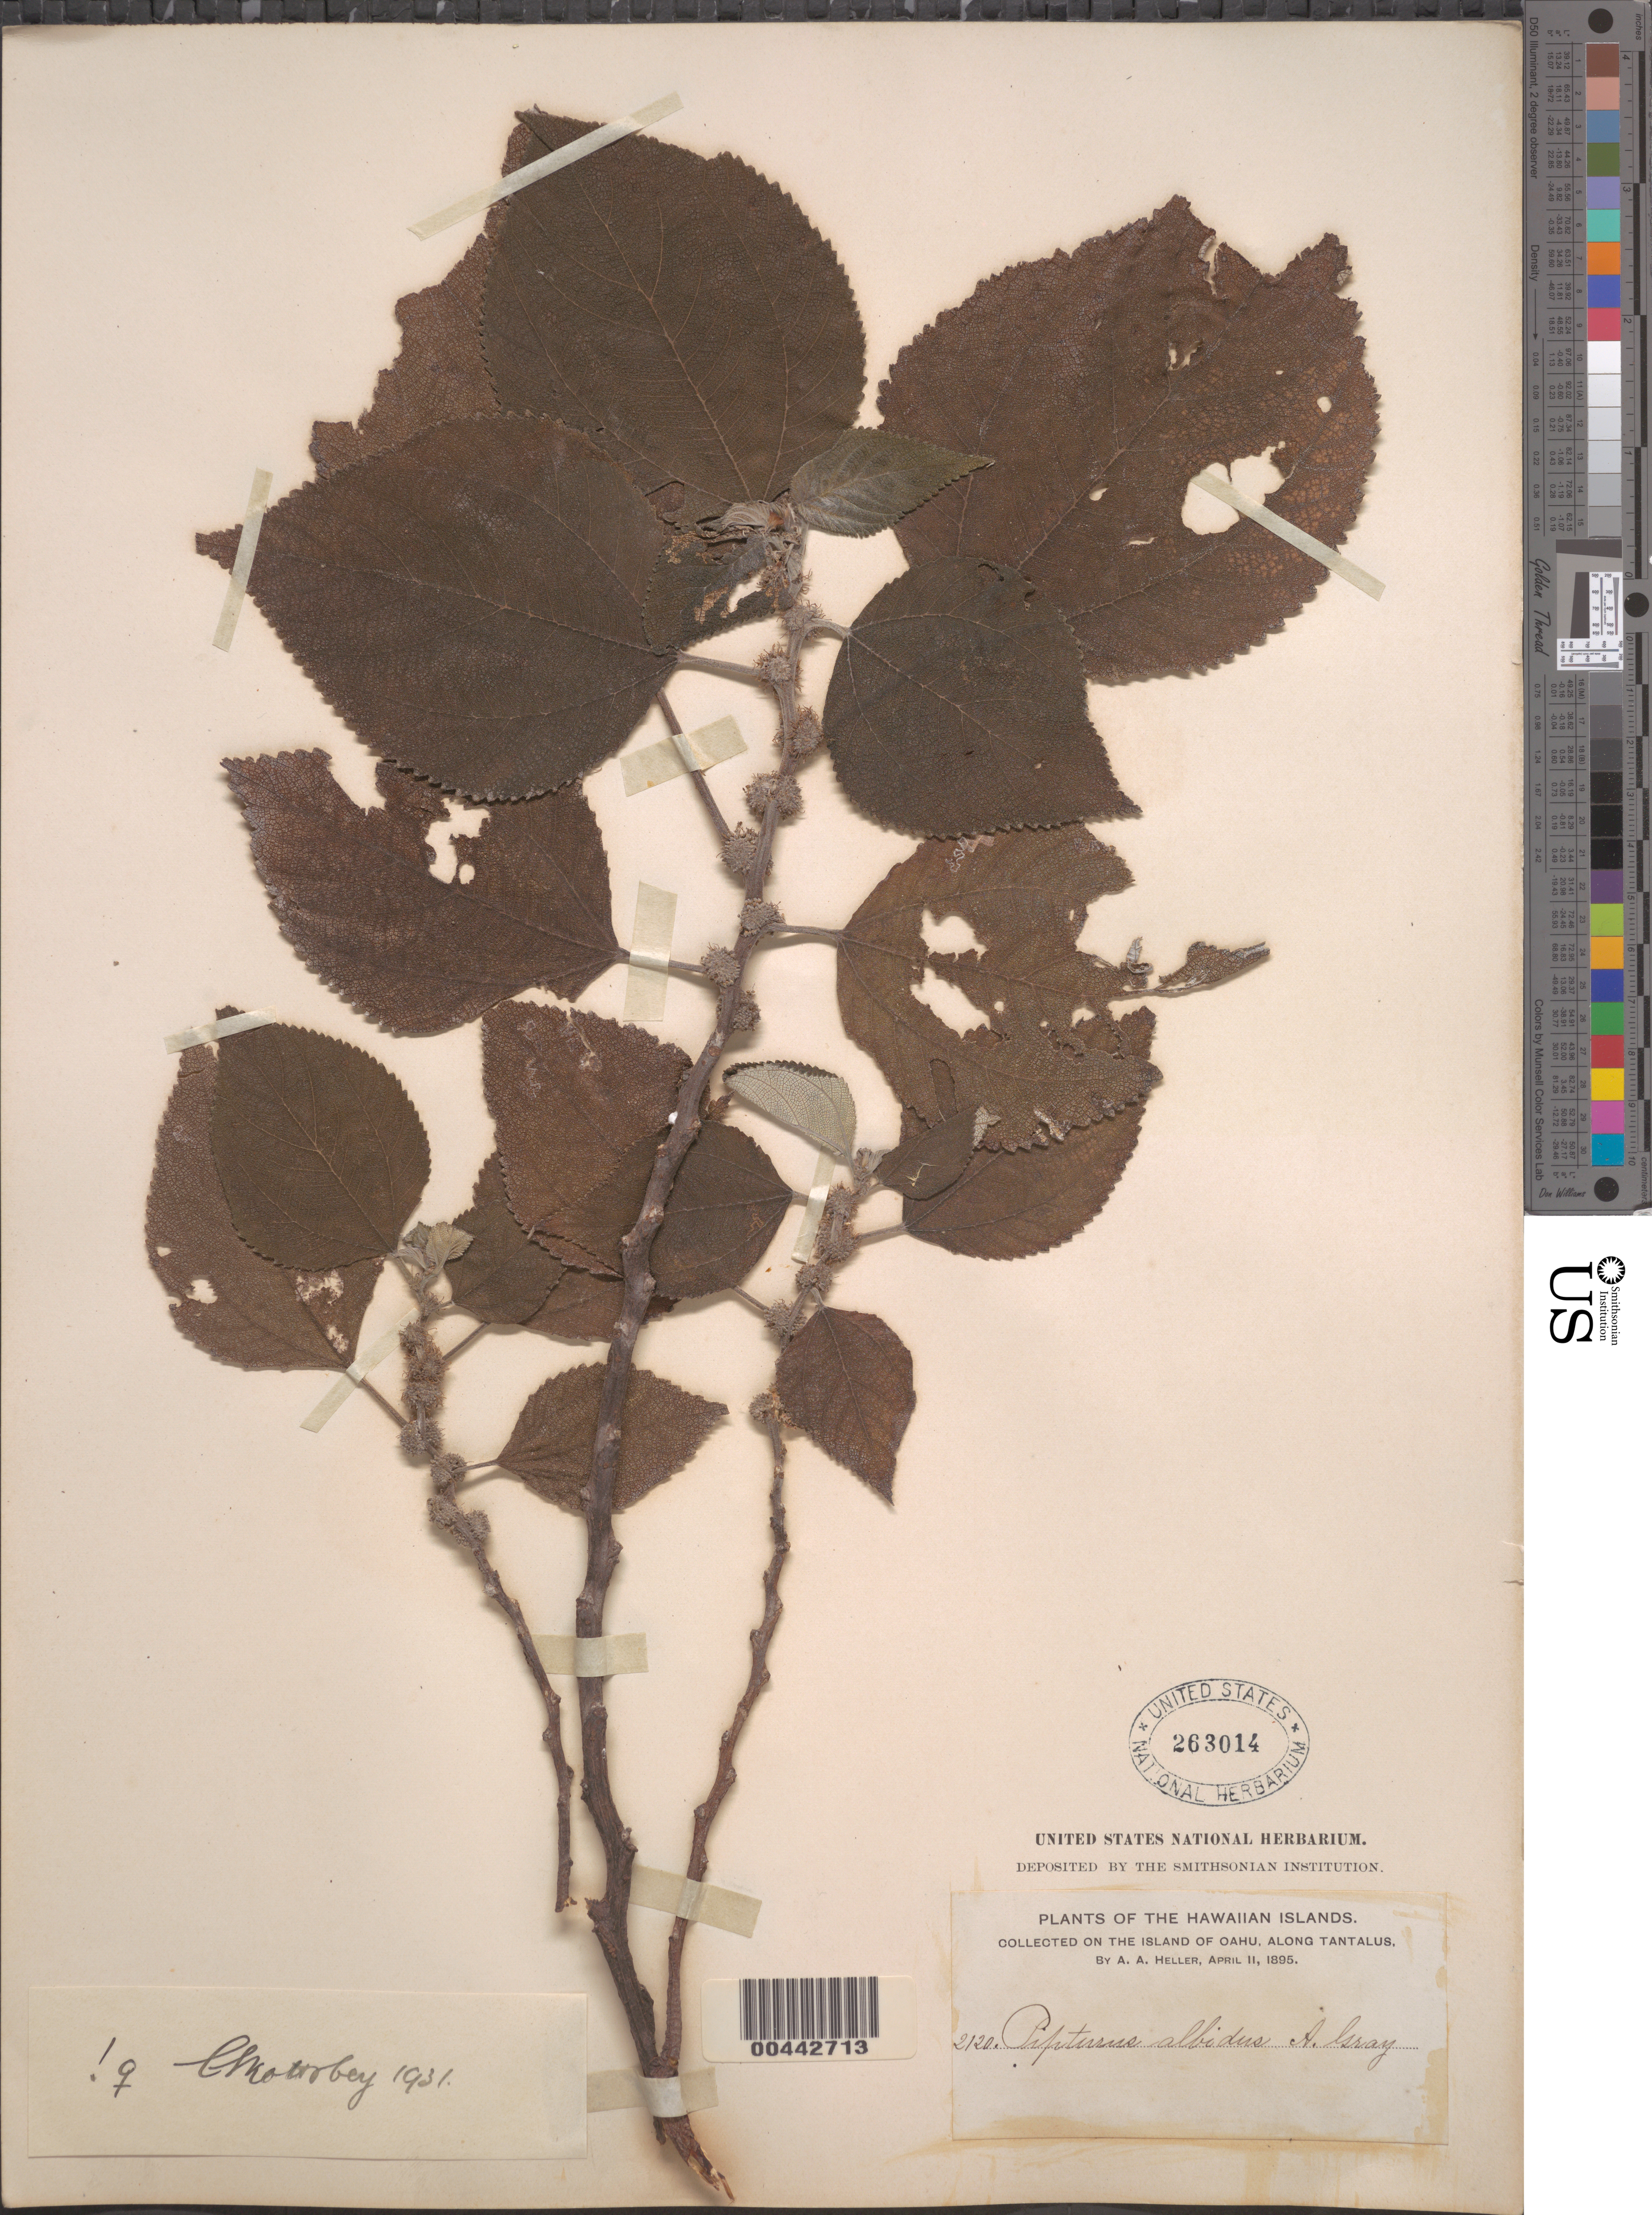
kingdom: Plantae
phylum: Tracheophyta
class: Magnoliopsida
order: Rosales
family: Urticaceae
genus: Pipturus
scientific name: Pipturus albidus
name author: (Hook. & Arn.) A. Gray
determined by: Skottsberg, C. J. F.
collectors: A. A. Heller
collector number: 2120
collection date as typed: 11 Apr 1895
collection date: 1895-04-11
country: United States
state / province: Hawaii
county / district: Honolulu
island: Oahu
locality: Along Tantalus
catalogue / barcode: US 263014